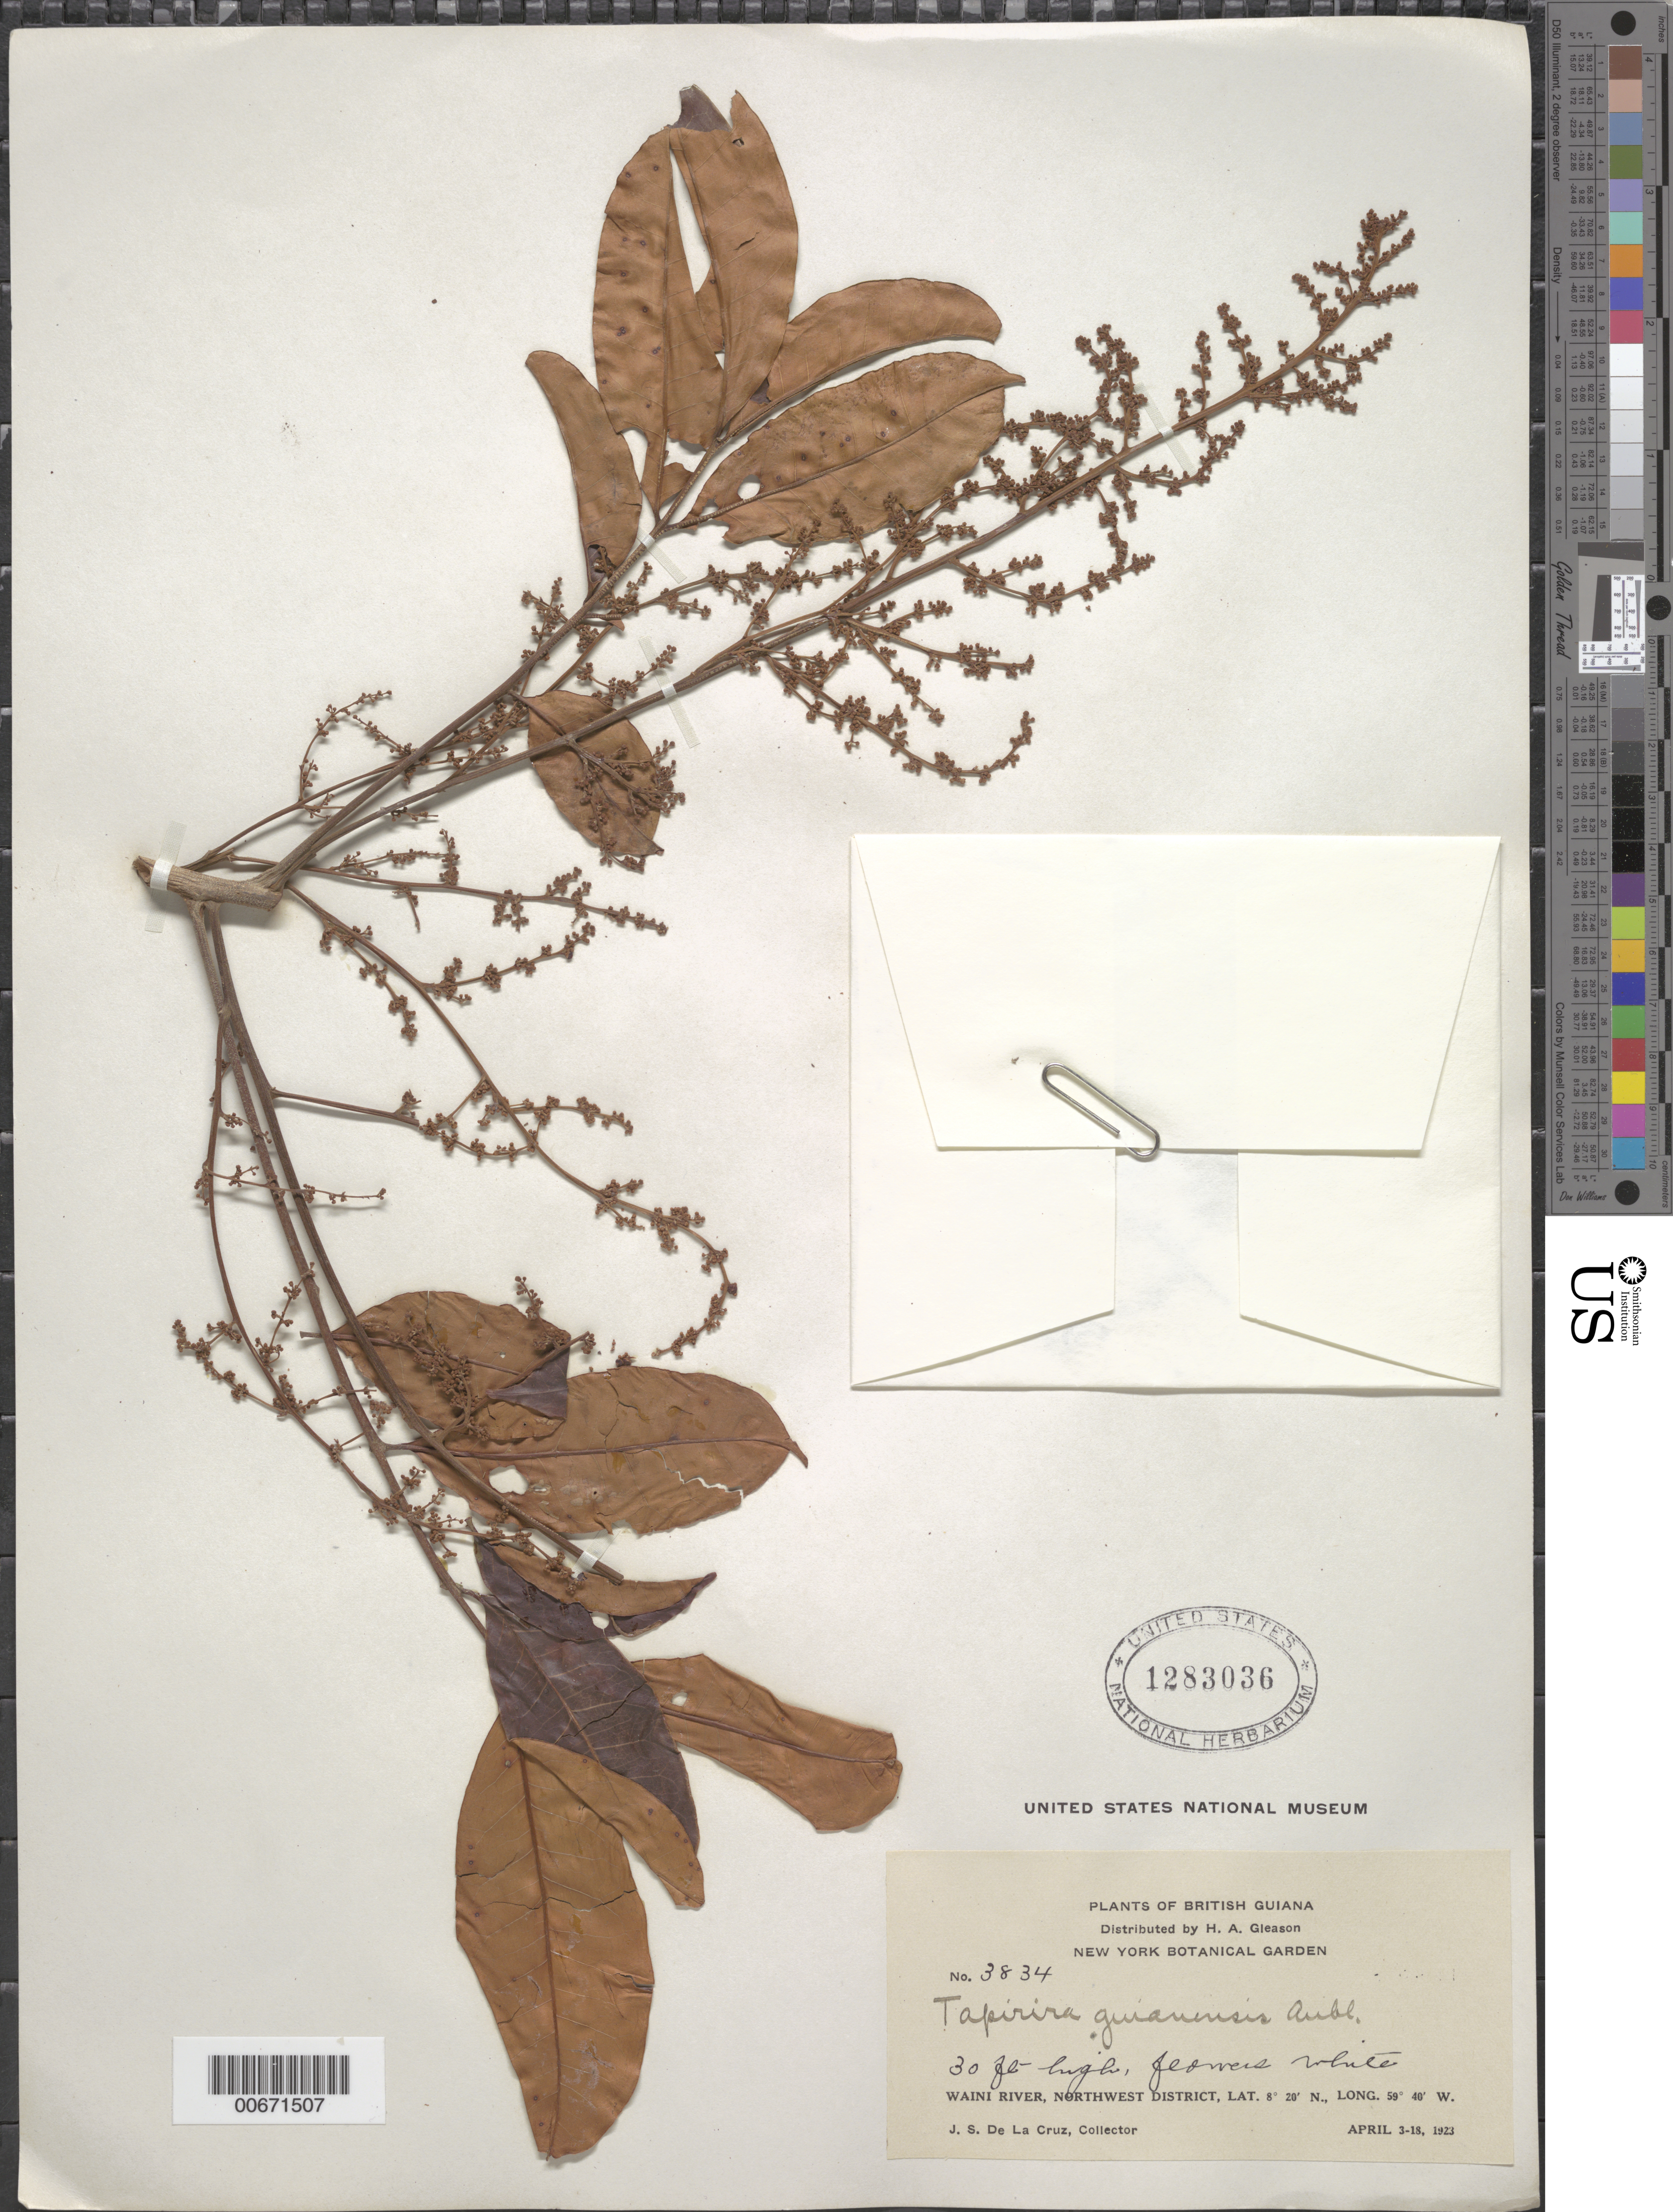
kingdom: Plantae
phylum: Tracheophyta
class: Magnoliopsida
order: Sapindales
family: Anacardiaceae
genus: Tapirira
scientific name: Tapirira guianensis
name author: Aubl.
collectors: J. S. de la Cruz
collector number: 3834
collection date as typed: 3-Apr-23 to 18-Apr-23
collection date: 1923-04-03/1923-04-18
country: Guyana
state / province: Barima-Waini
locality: Waini R., NW District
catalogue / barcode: US 1283036